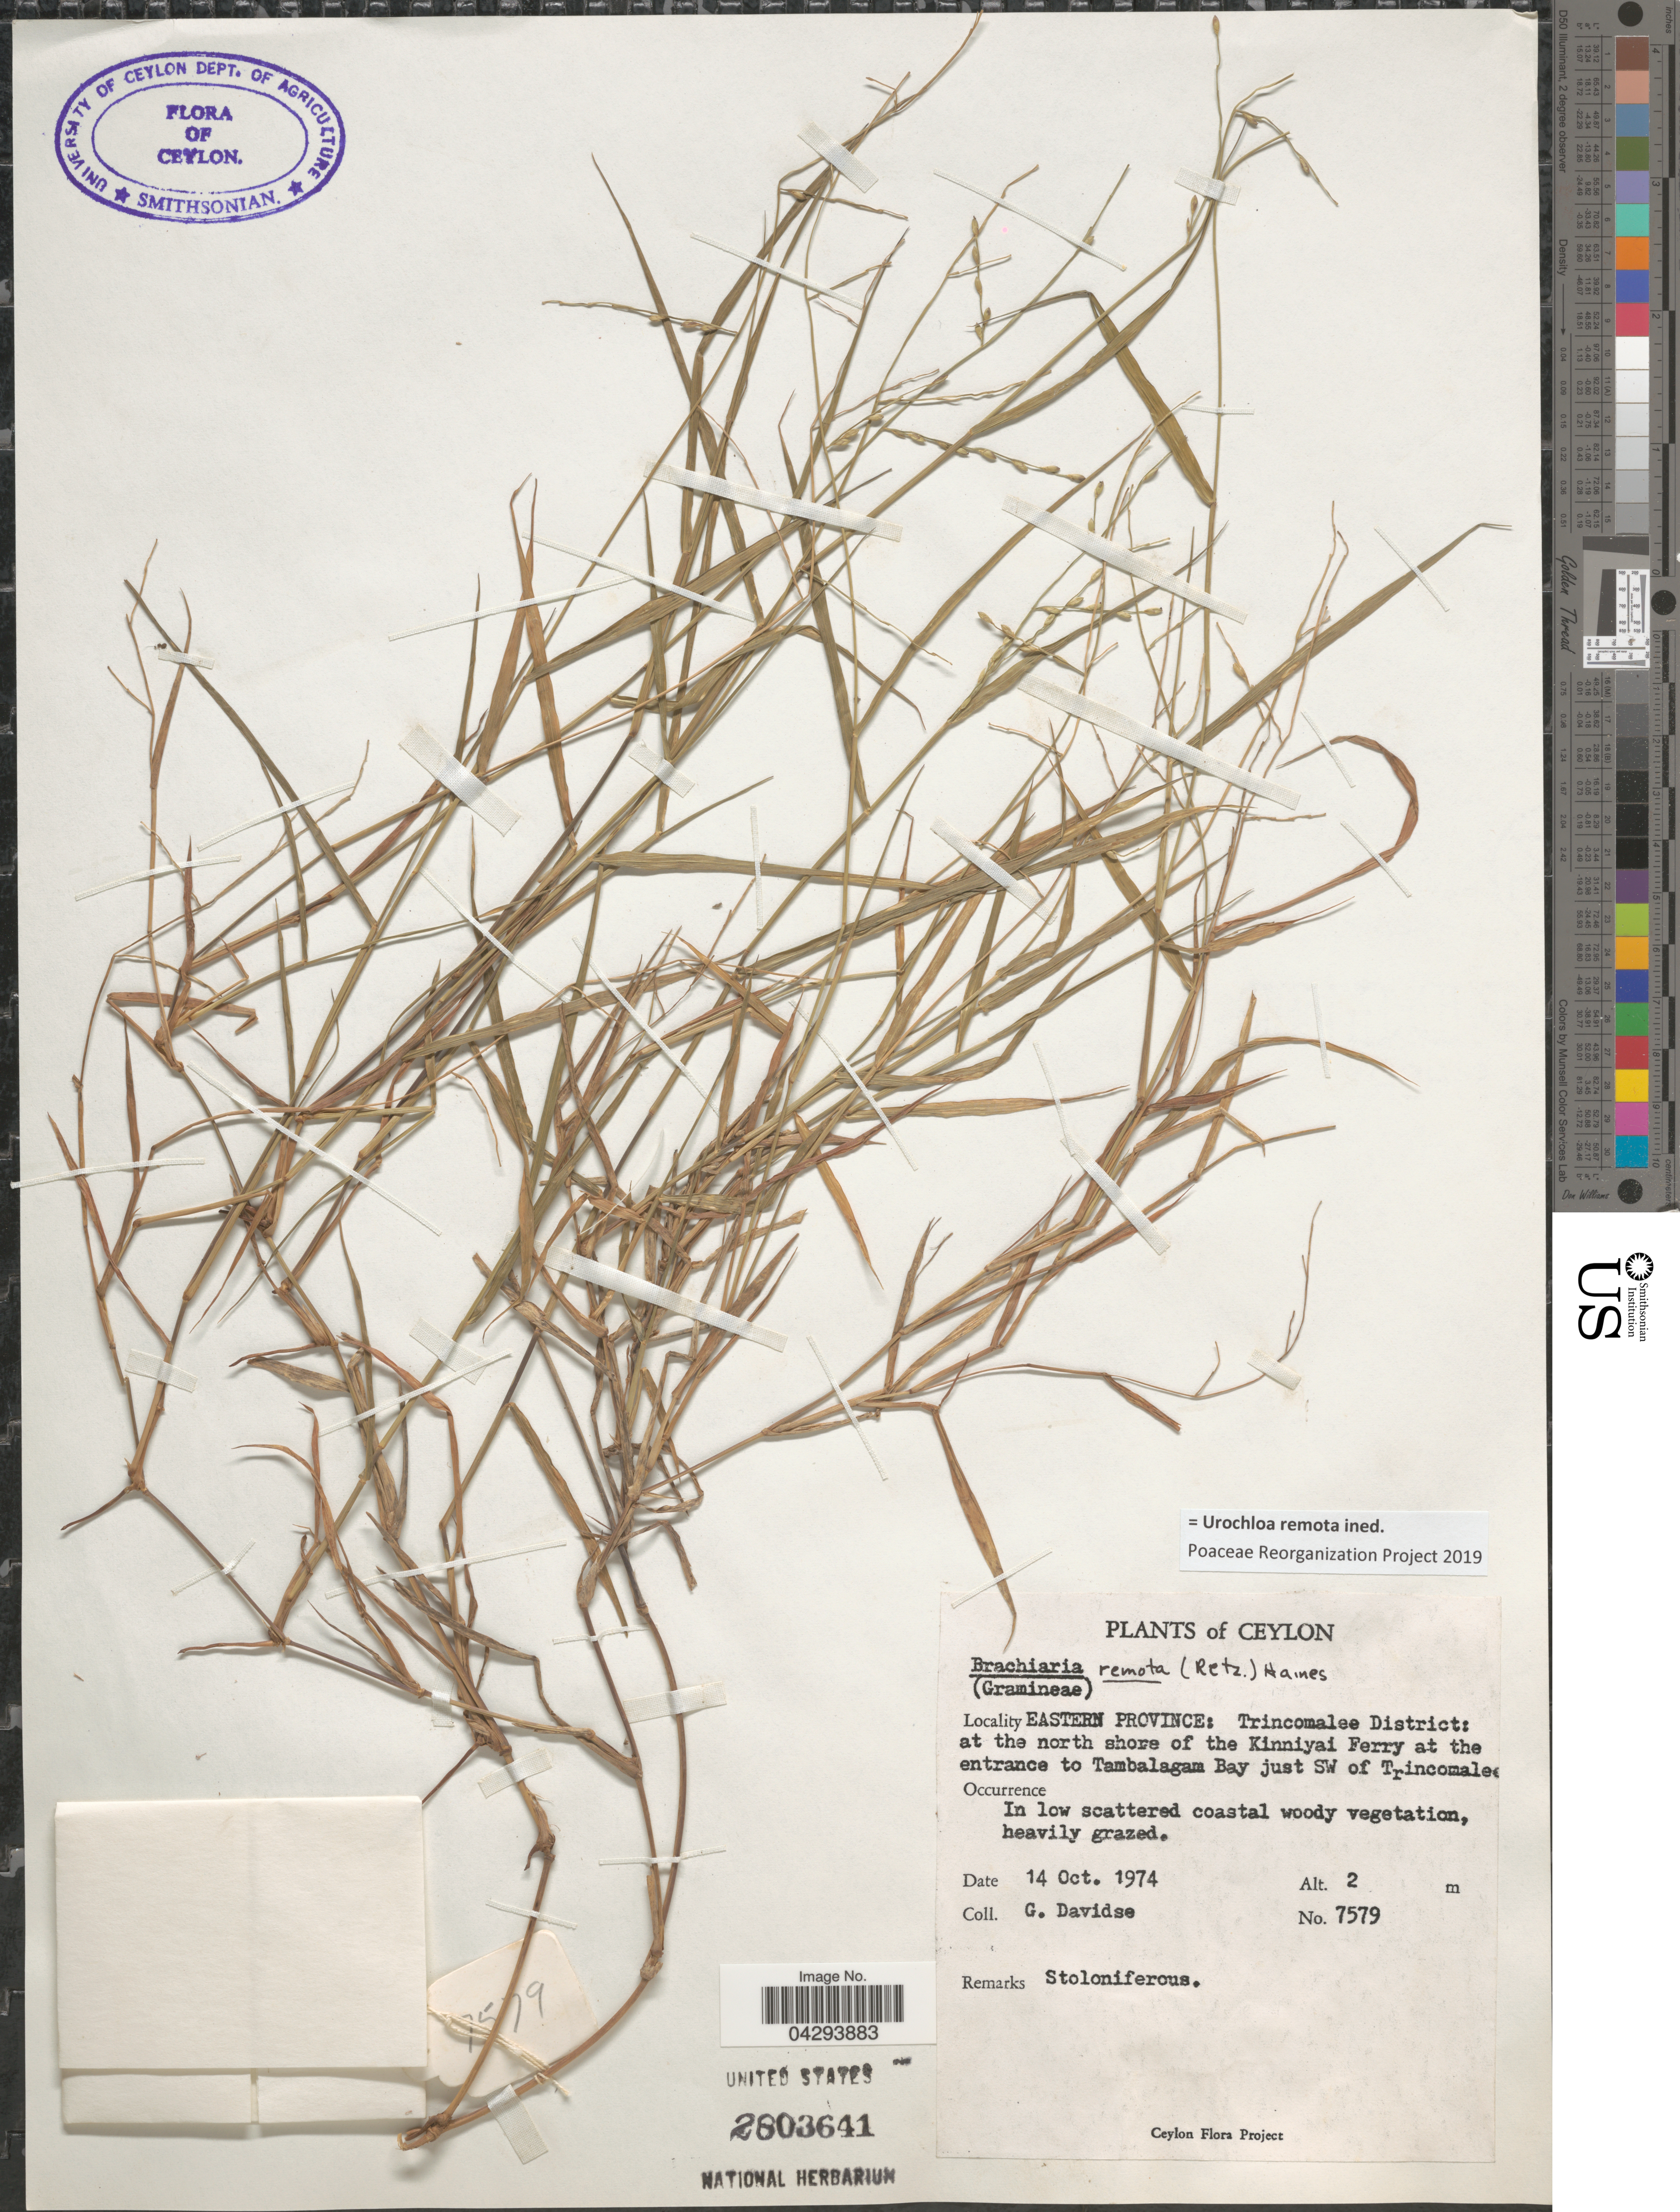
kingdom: Plantae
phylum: Tracheophyta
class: Liliopsida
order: Poales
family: Poaceae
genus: Urochloa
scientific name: Urochloa remota ined.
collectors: G. Davidse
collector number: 7579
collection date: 1974-10-14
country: Sri Lanka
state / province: Eastern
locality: Trincomalee District: at the north shore of the Kinniyai Ferry at the entrance to Tambalagam Bay just SW of Trincomalee.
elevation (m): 2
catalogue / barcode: US 2803641